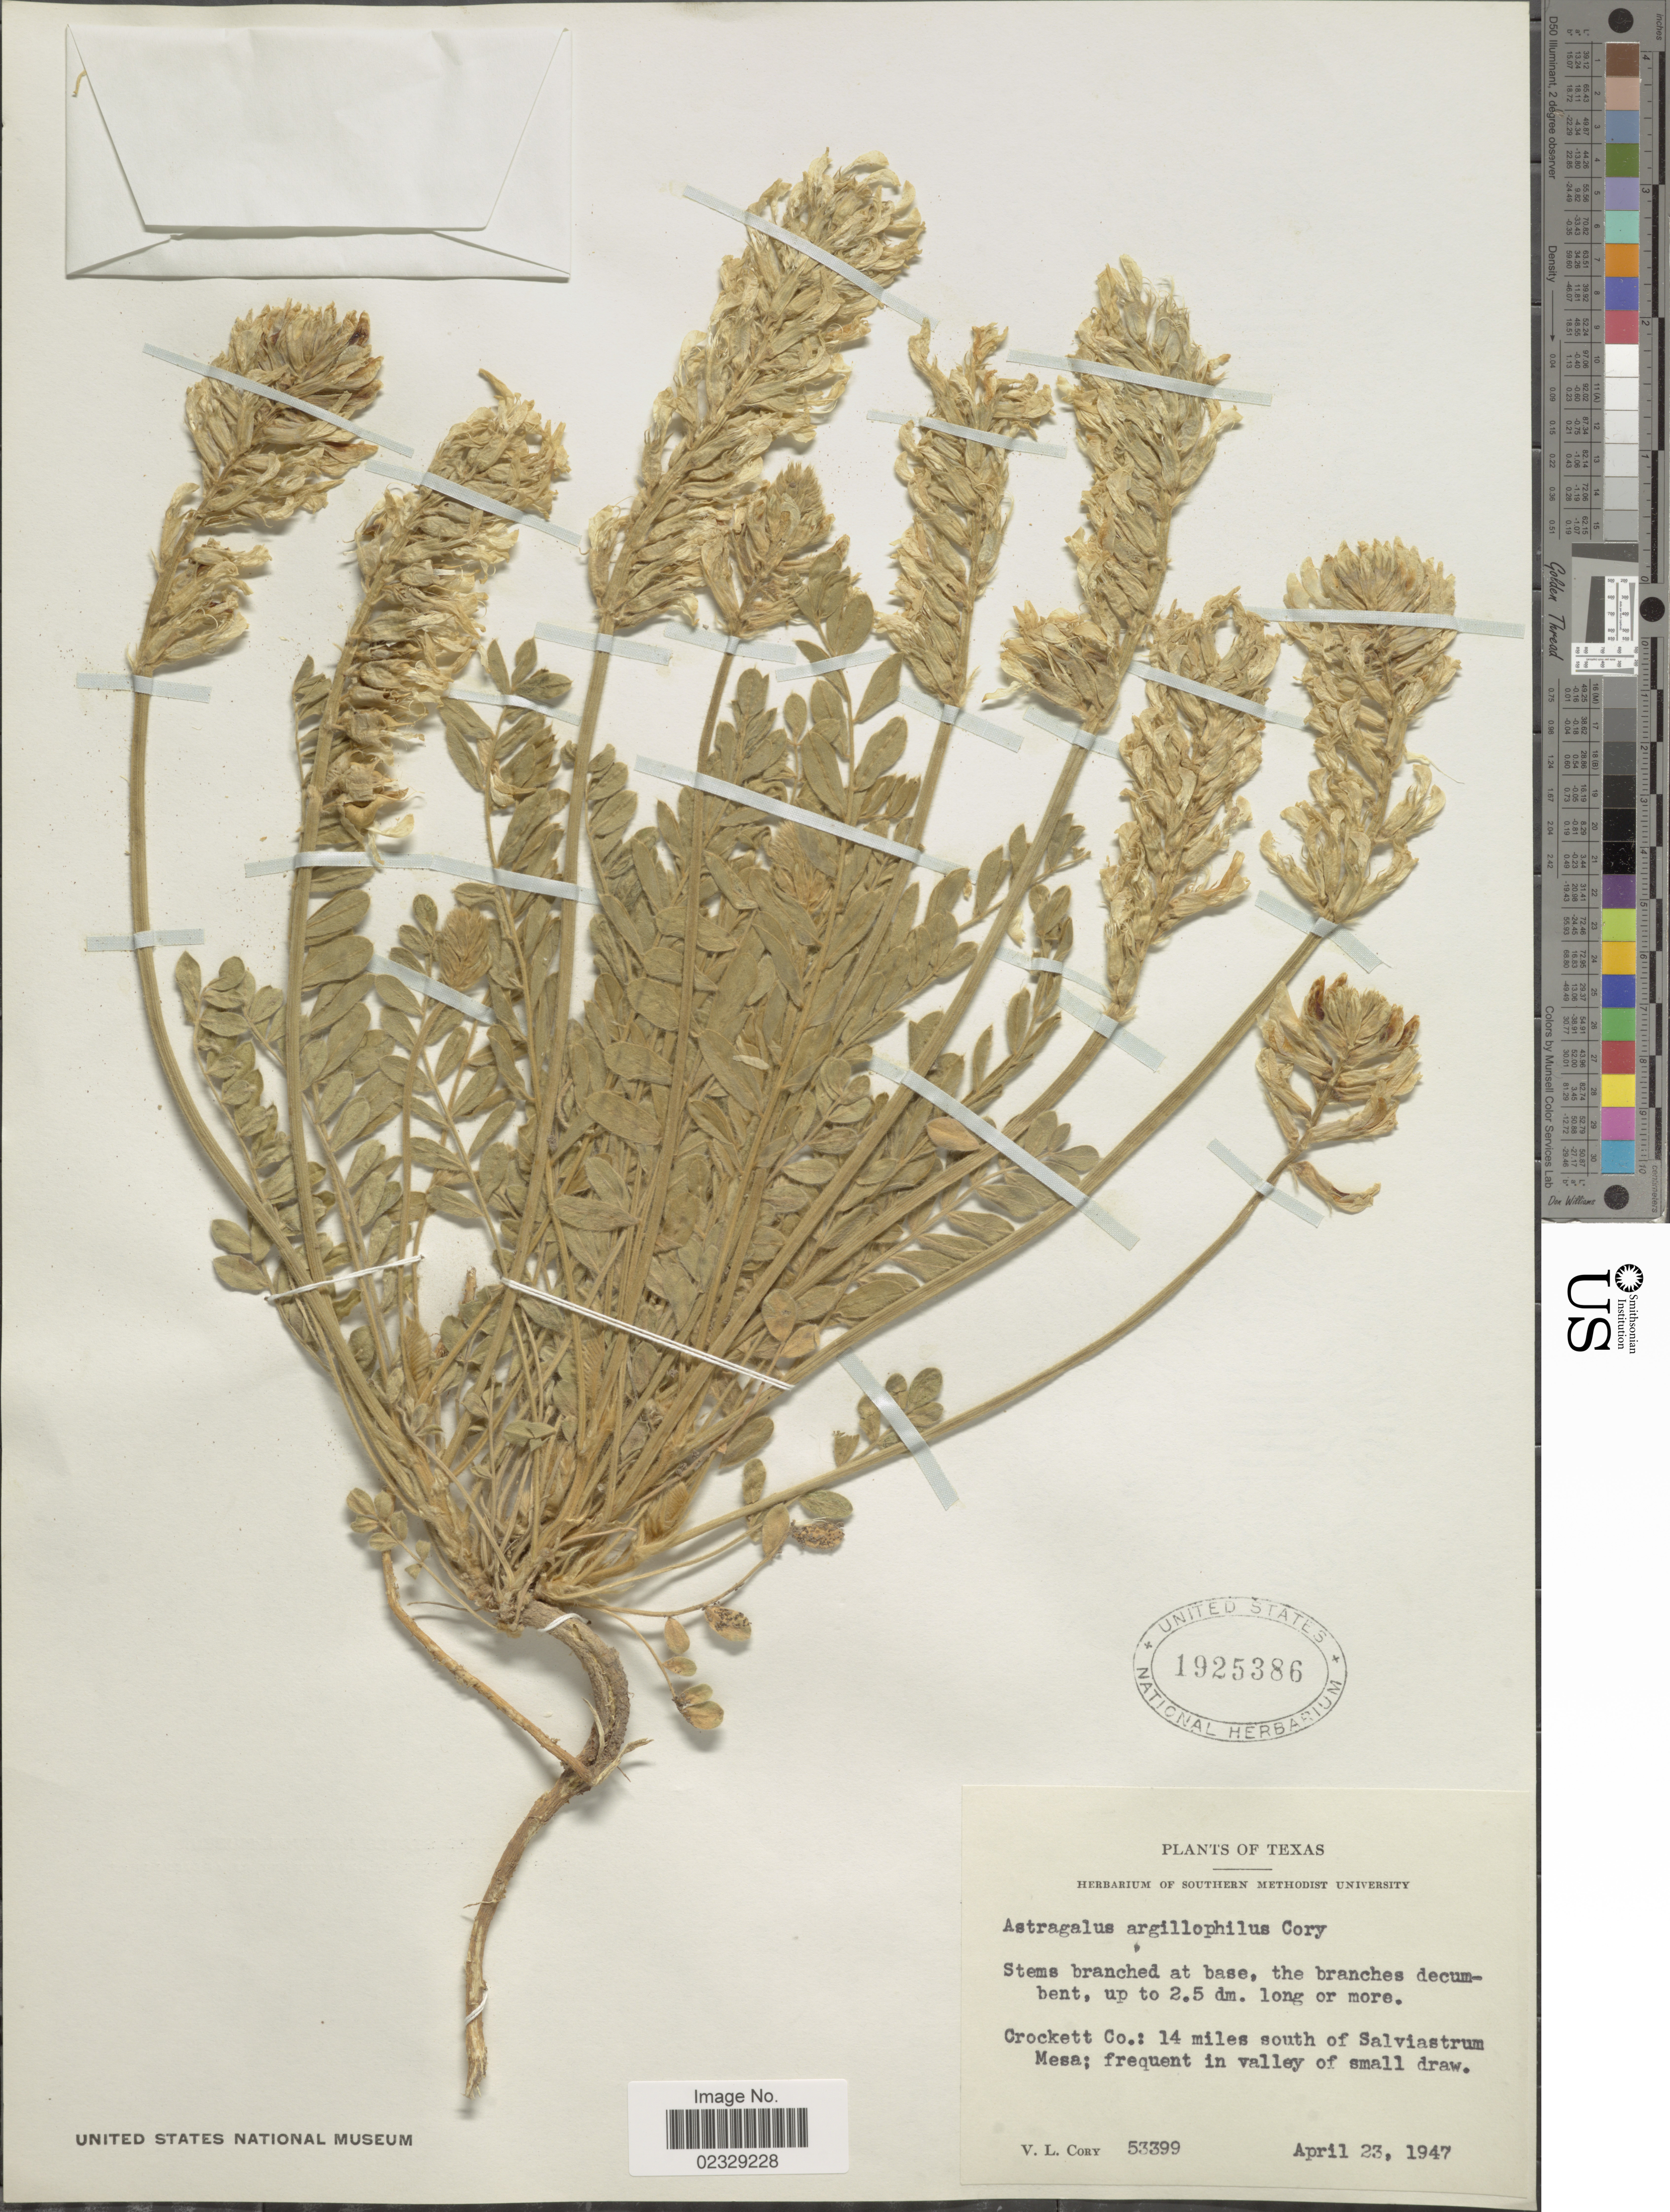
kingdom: Plantae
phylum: Tracheophyta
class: Magnoliopsida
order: Fabales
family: Fabaceae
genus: Astragalus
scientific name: Astragalus argillophilus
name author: Cory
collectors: V. Cory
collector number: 53399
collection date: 1947-04-23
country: United States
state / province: Texas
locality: Crockett Co.: 14 miles south of Salviastrum Mesa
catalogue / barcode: US 1925386